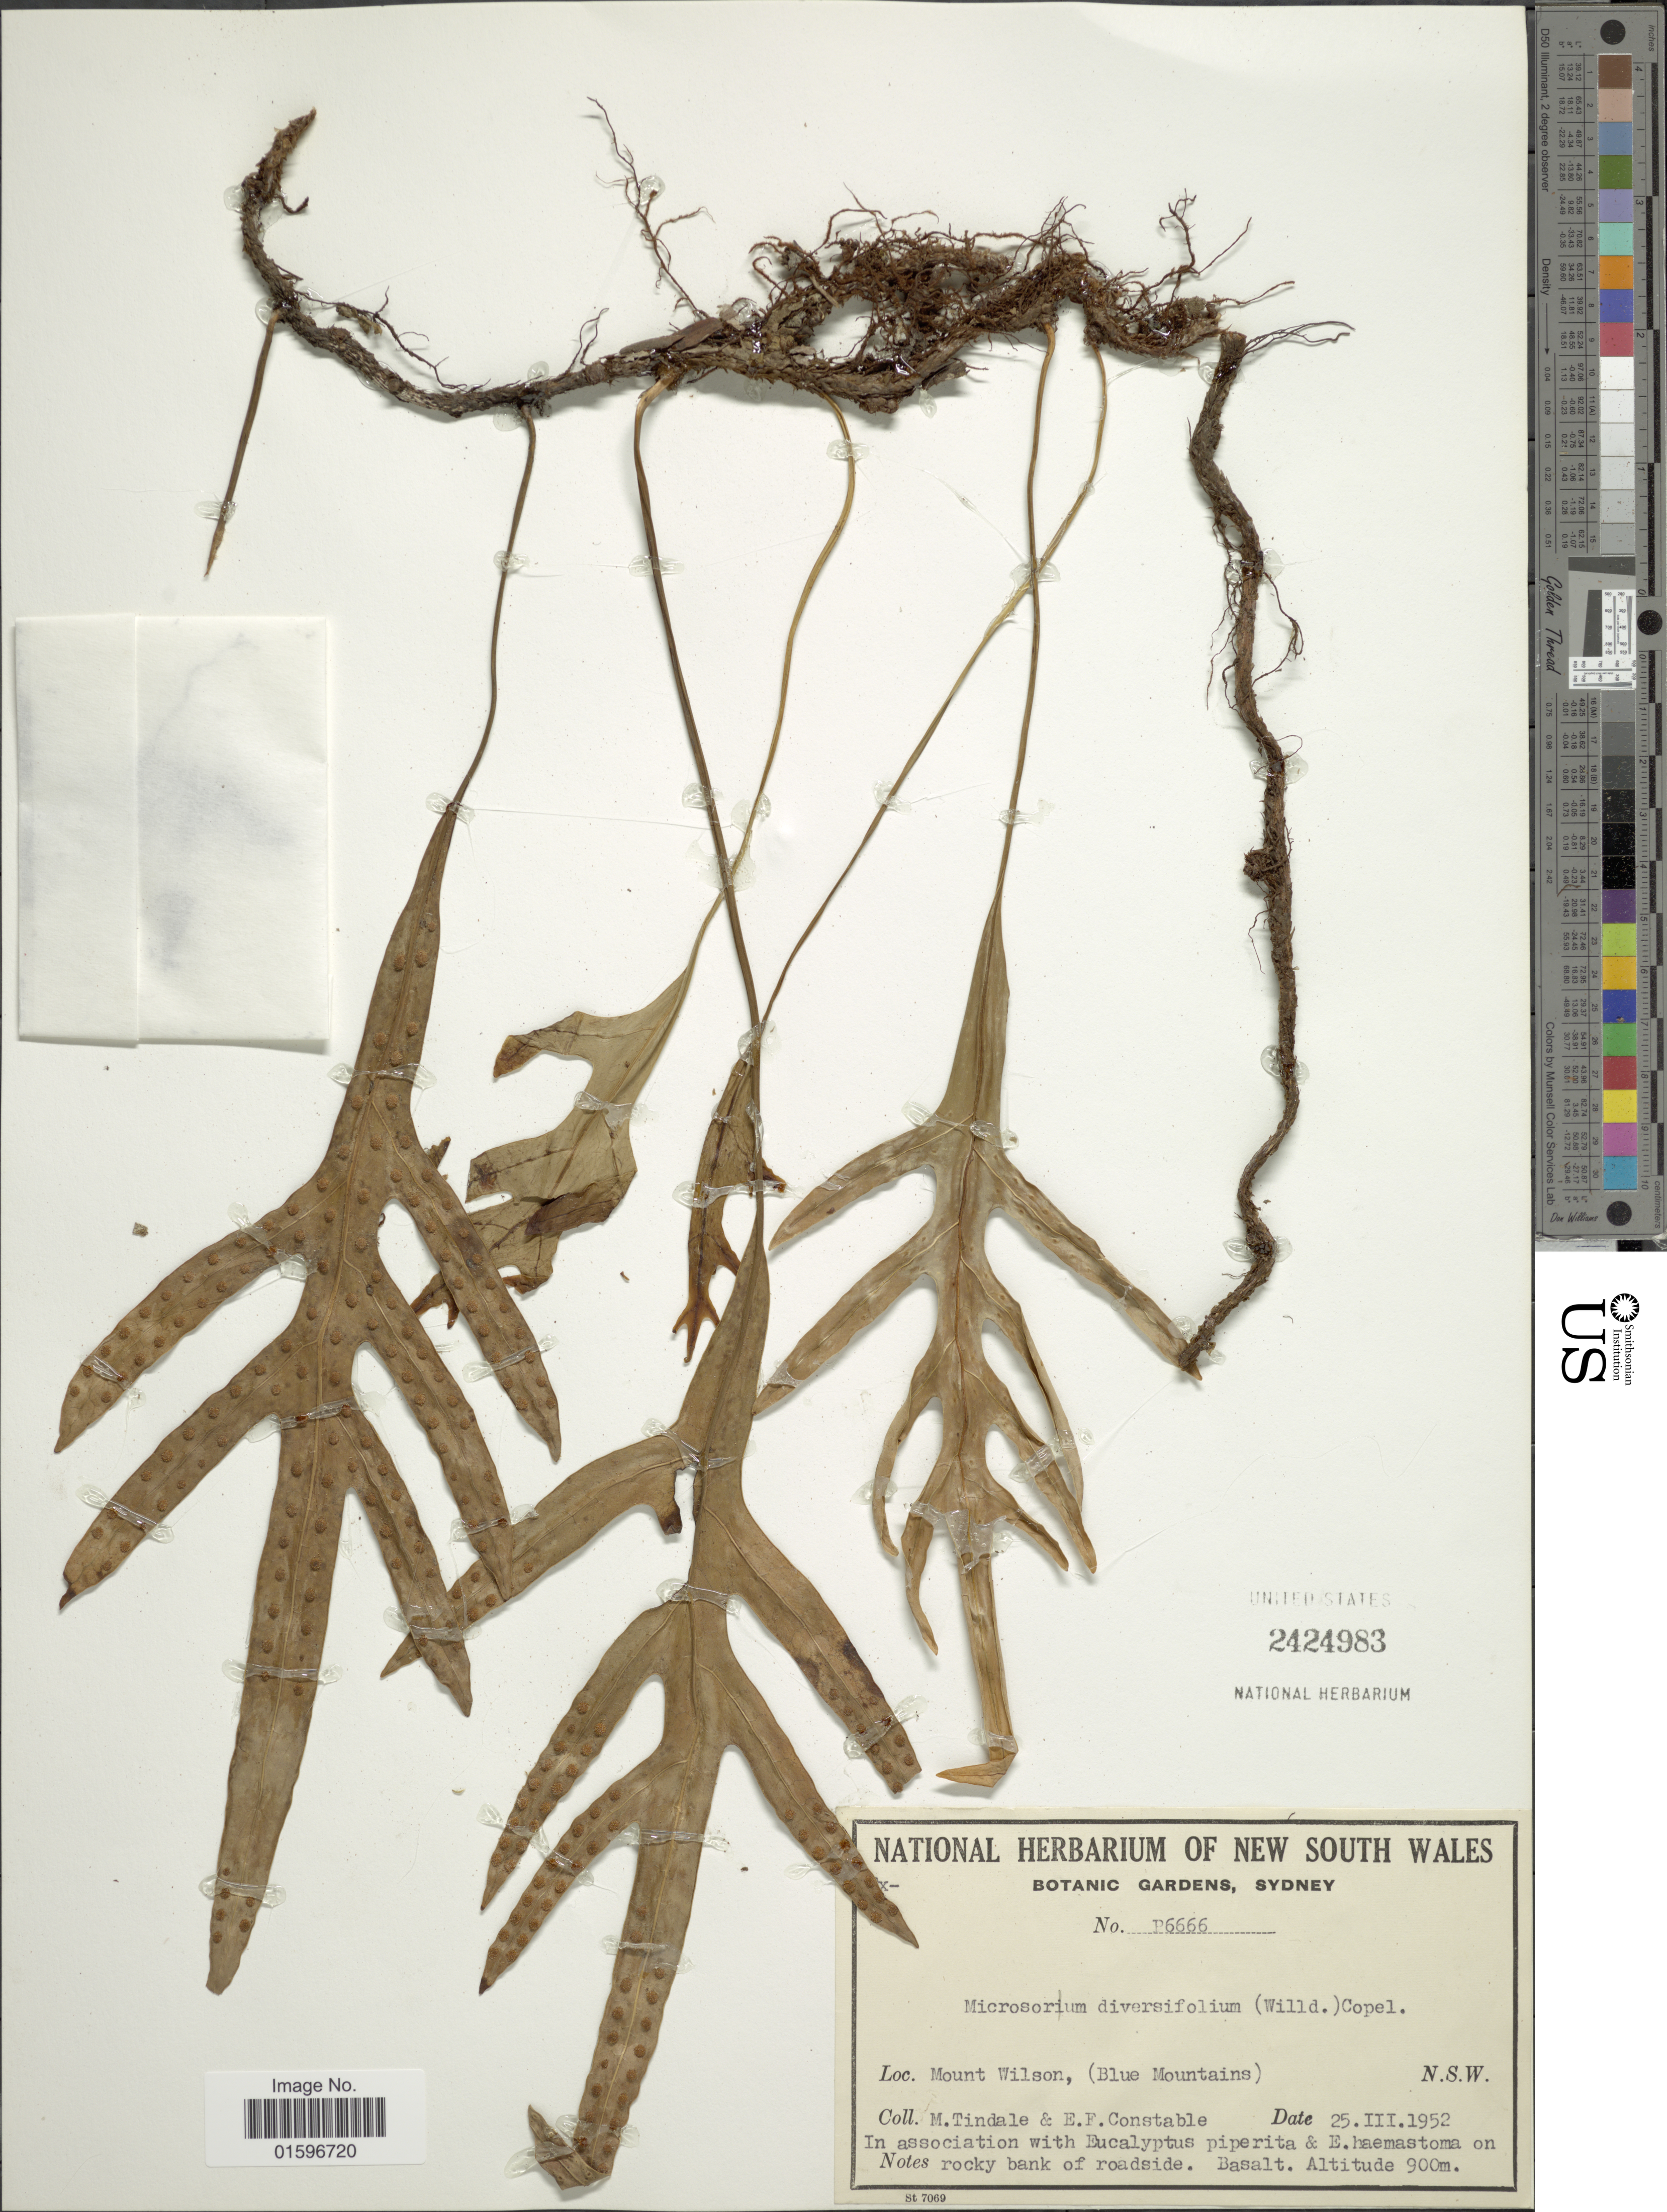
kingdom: Plantae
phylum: Tracheophyta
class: Polypodiopsida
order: Polypodiales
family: Polypodiaceae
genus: Polypodium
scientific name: Polypodium diversifolium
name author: Sw.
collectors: M. D. Tindale & E. F. Constable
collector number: P6666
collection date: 1952-03-25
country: Australia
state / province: New South Wales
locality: New South Wales, Sydney, Mount Wilson, (Blue Mountains)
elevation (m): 900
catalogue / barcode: US 2424983